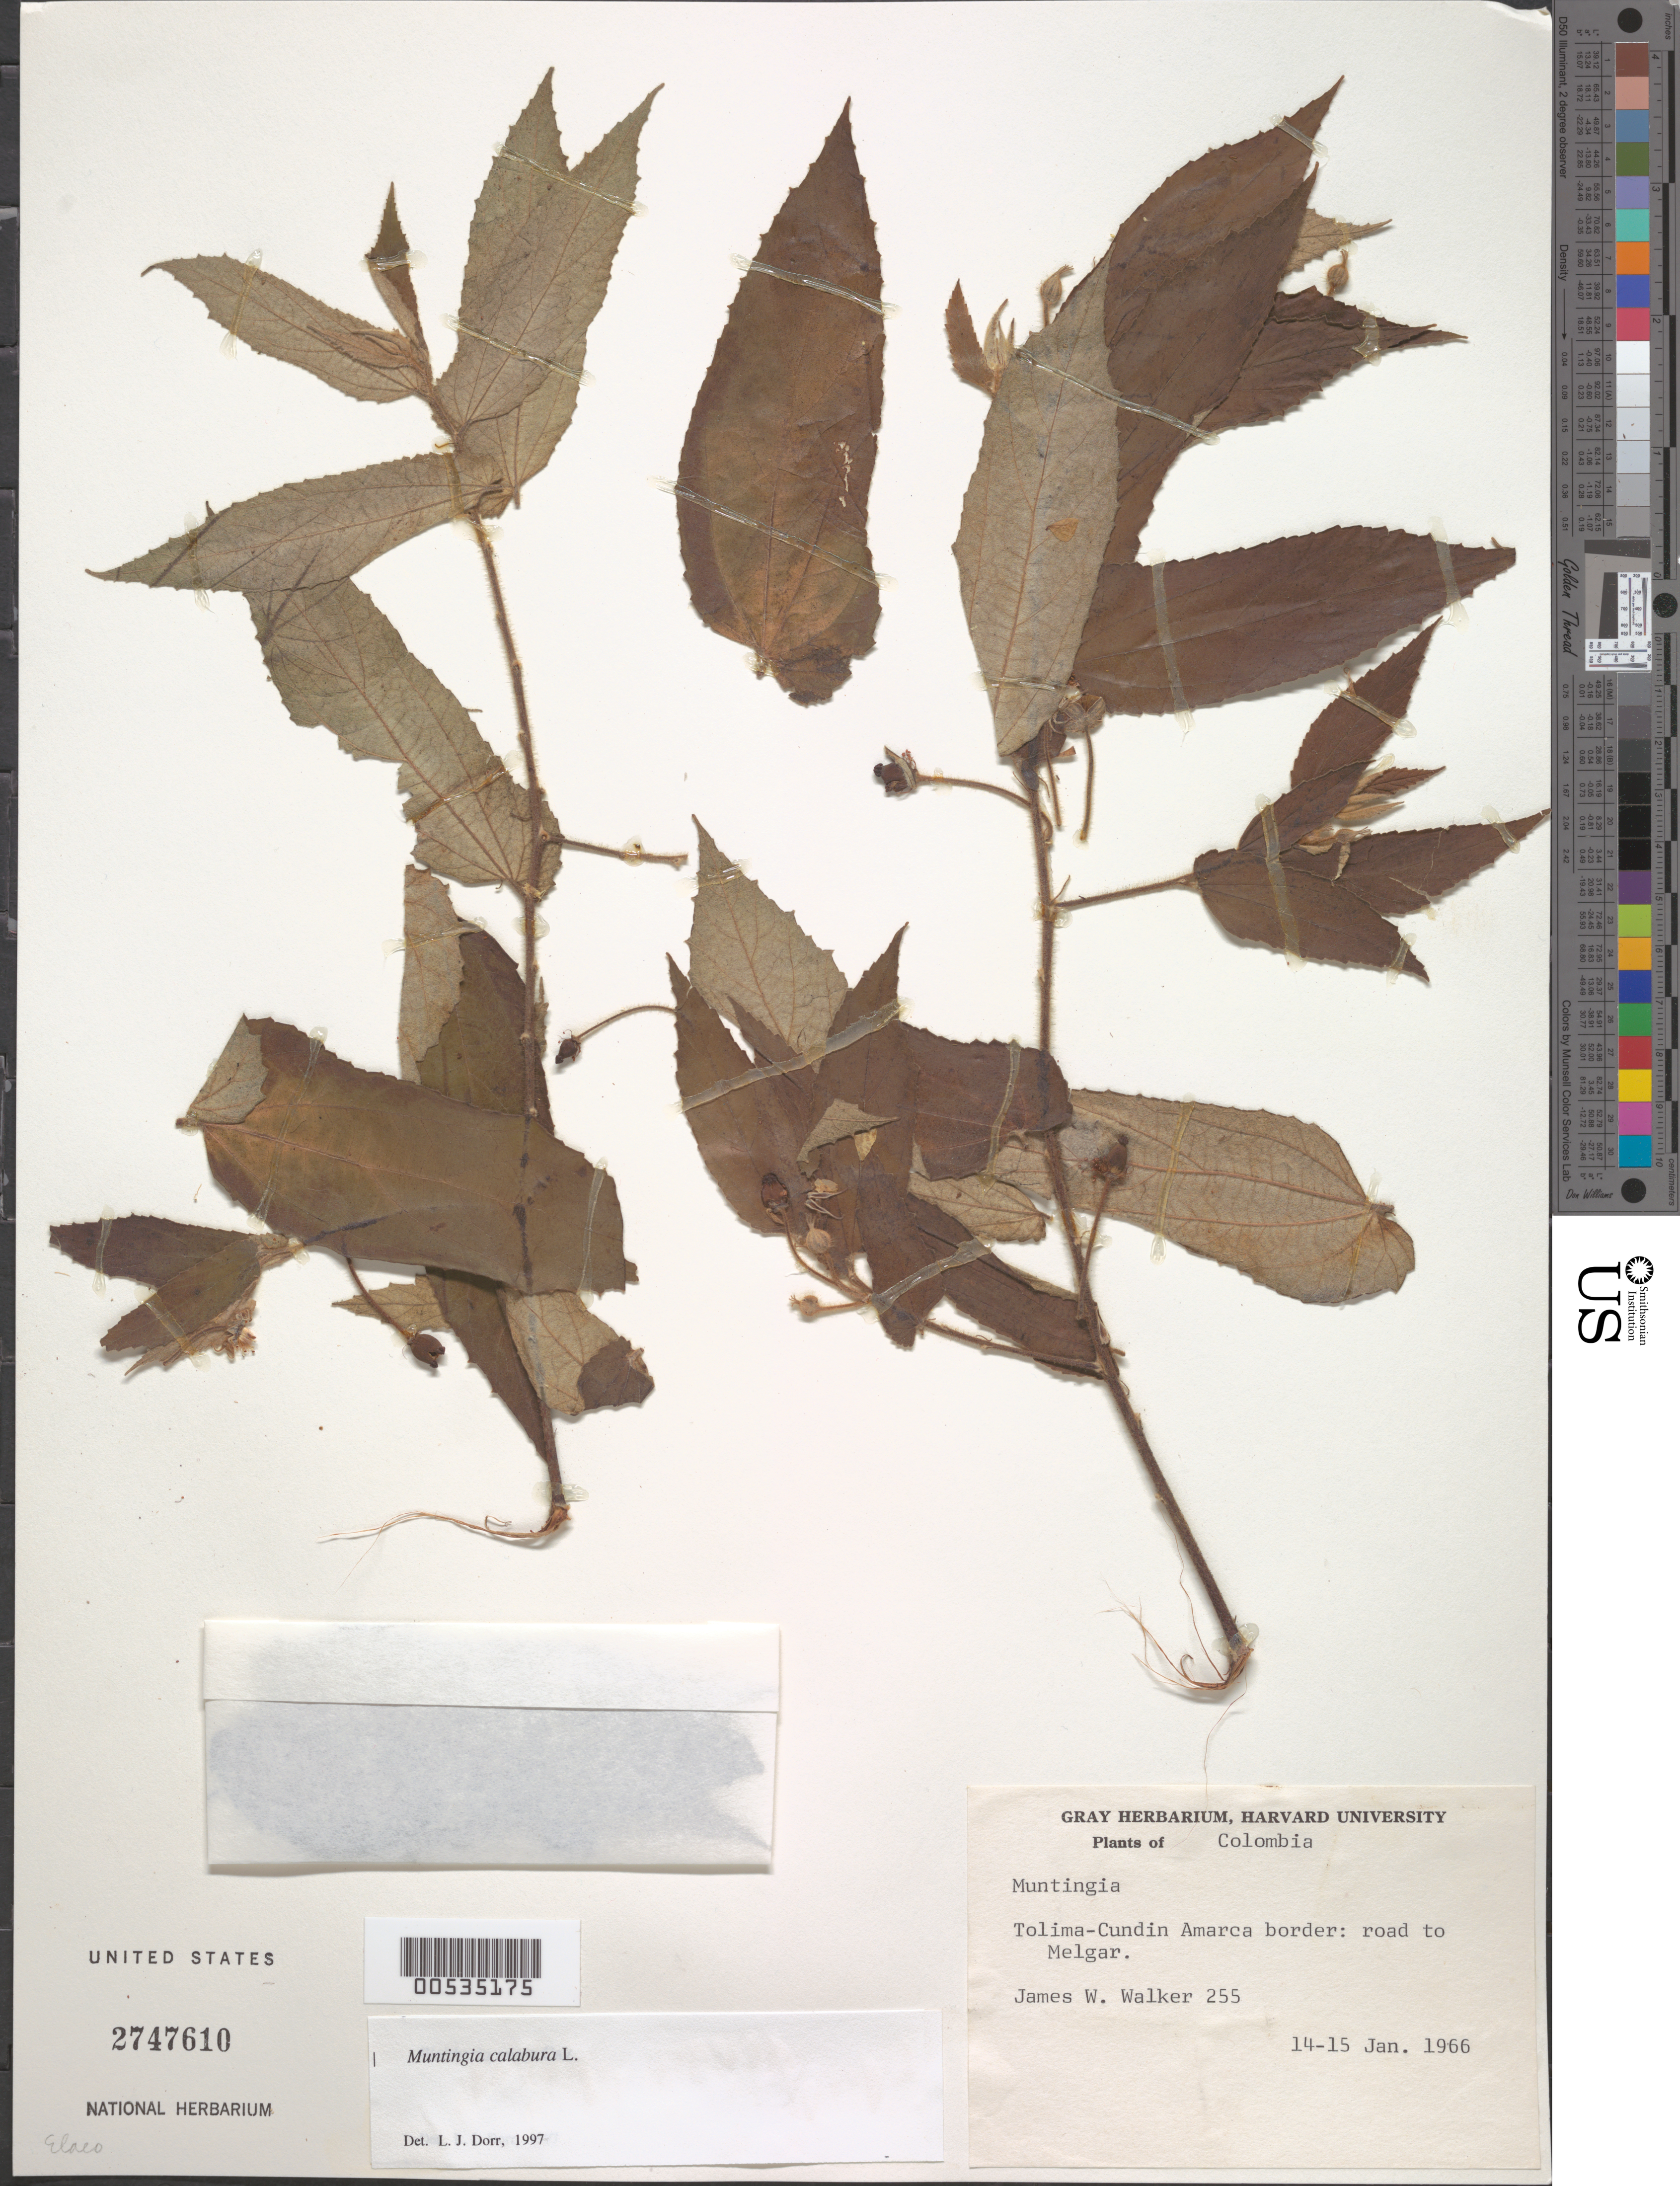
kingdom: Plantae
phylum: Tracheophyta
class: Magnoliopsida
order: Malvales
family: Muntingiaceae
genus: Muntingia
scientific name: Muntingia calabura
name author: L.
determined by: Dorr, L. J., (BOT), Smithsonian Institution - National Museum of Natural History (UNITED STATES)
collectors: J. W. Walker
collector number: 255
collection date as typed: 14 Jan 1966 to 15 Jan 1966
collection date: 1966-01-14/1966-01-15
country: Colombia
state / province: Cundinamarca / Tolima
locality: Tolima-Cundinamarca border. Road to Melgar.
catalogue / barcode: US 2747610